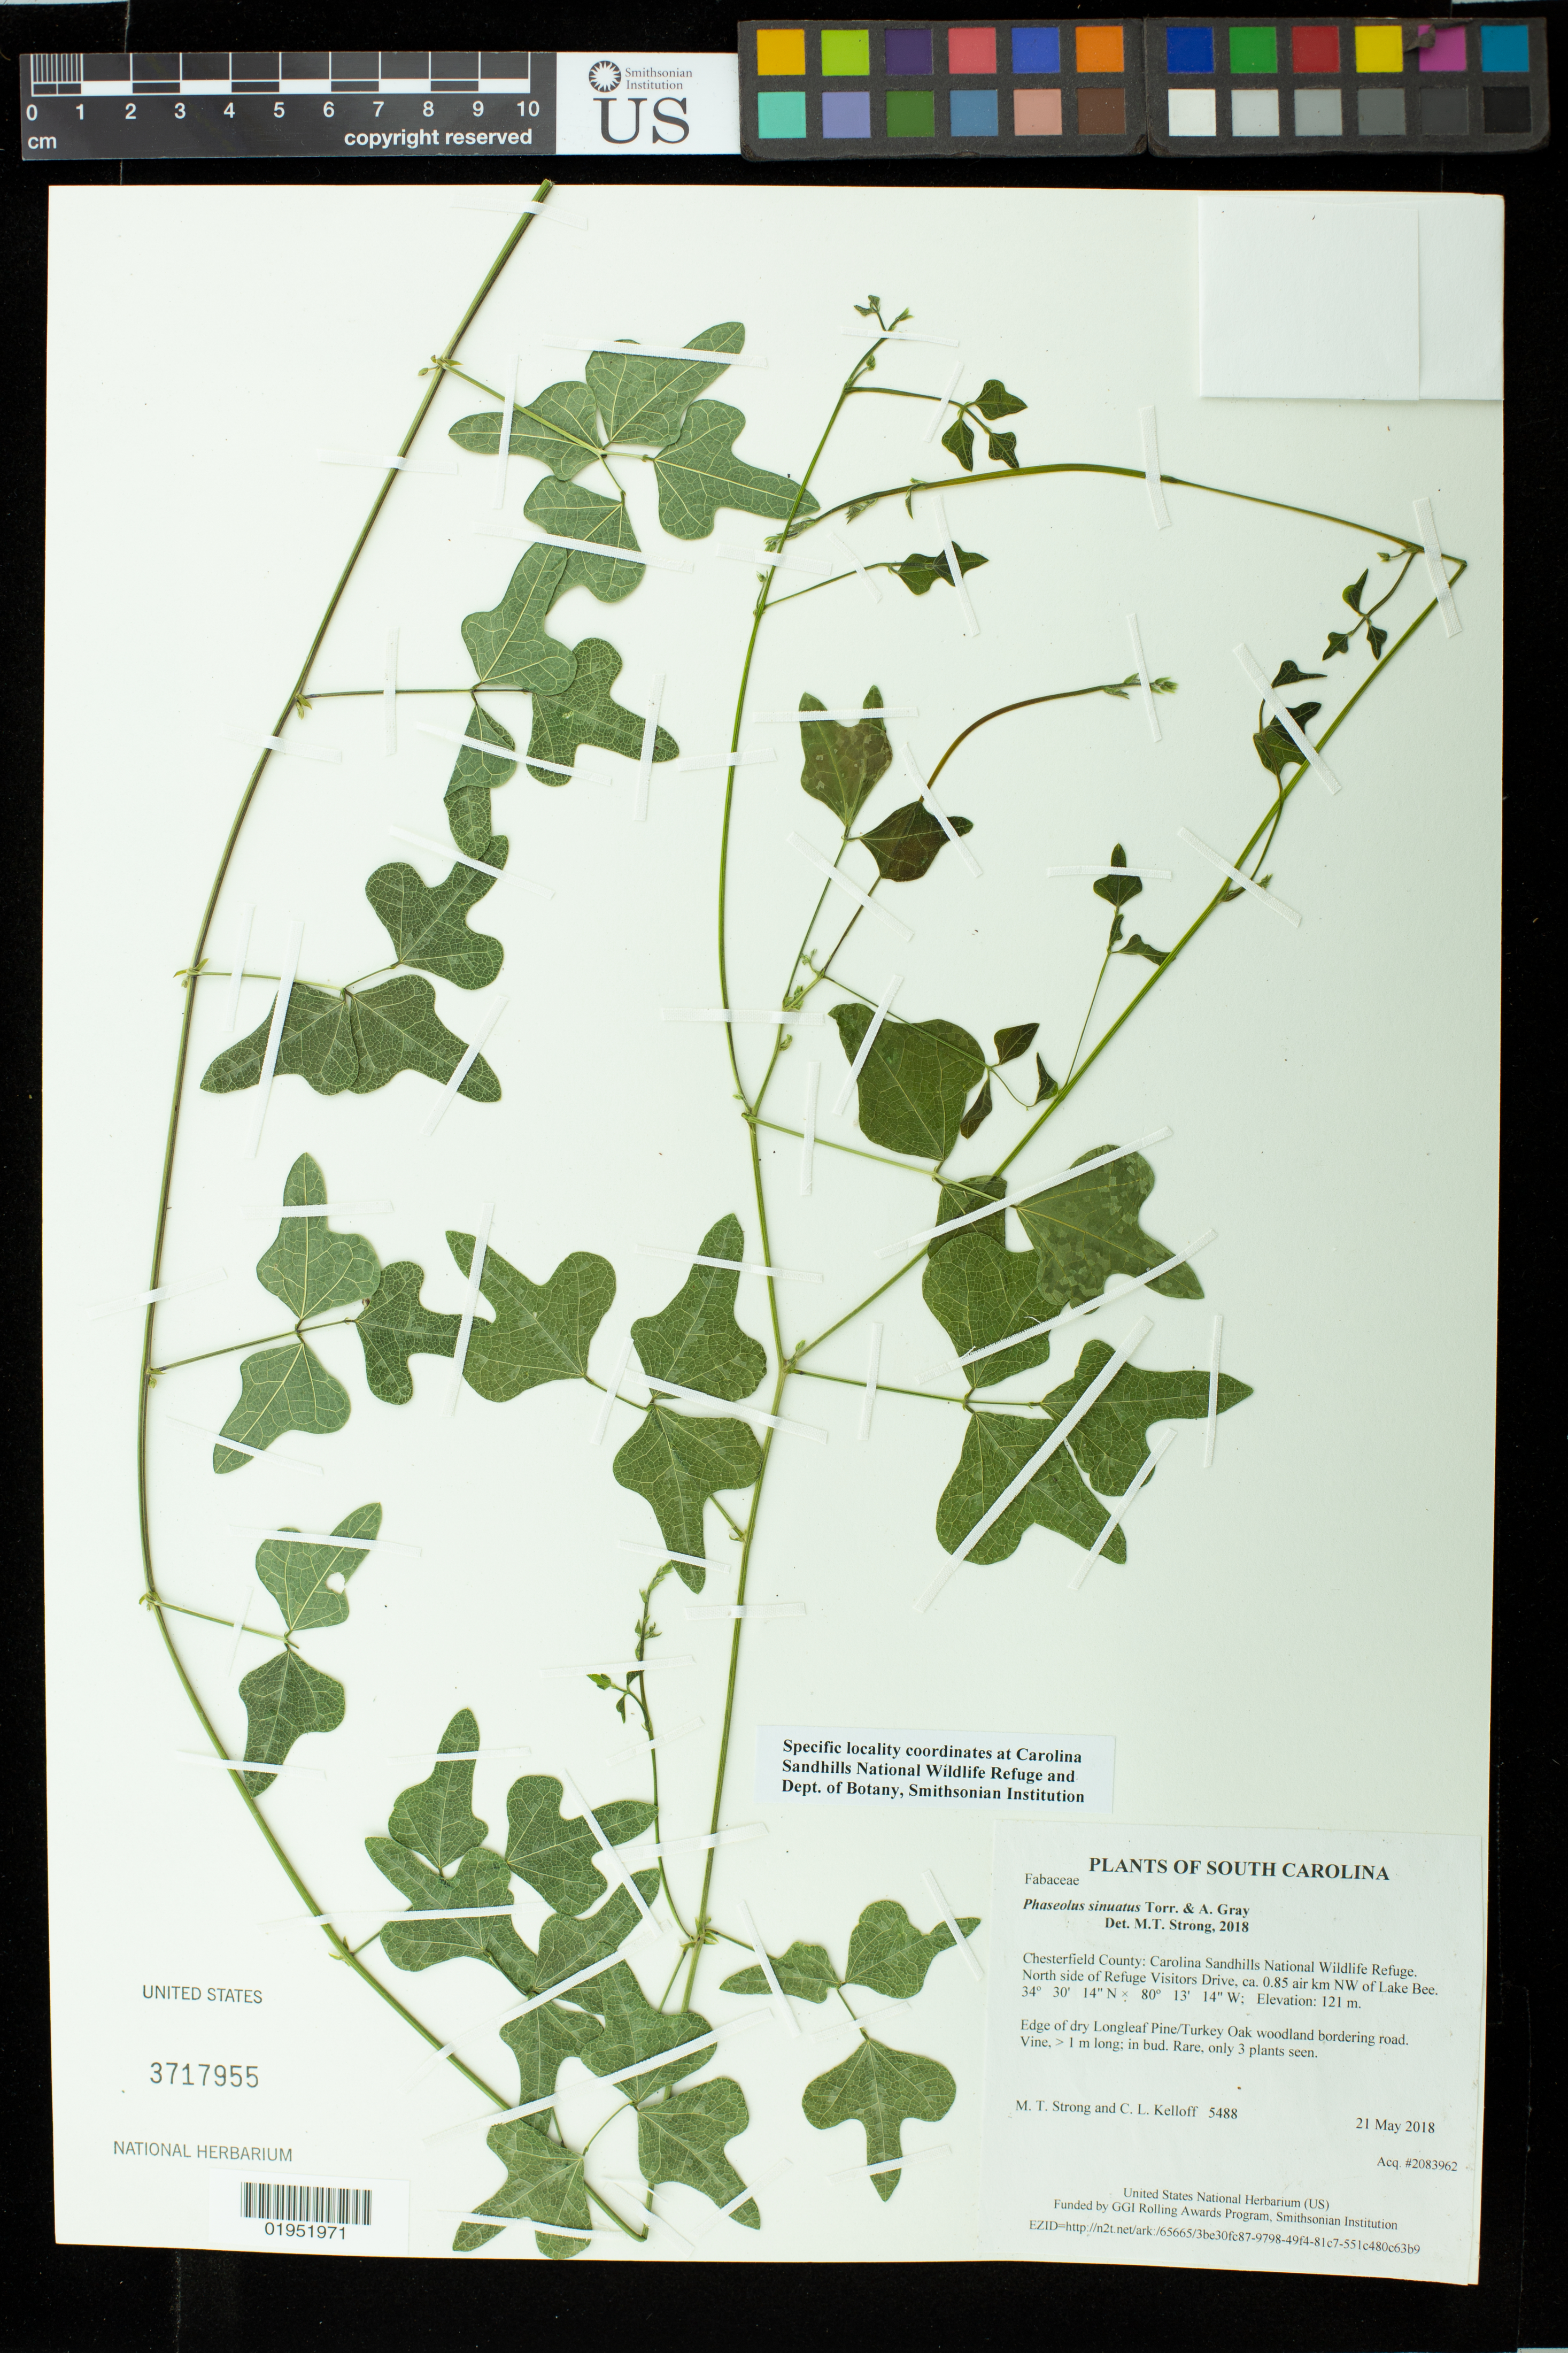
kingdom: Plantae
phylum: Tracheophyta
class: Magnoliopsida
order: Fabales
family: Fabaceae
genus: Phaseolus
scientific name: Phaseolus sinuatus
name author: Torr. & A. Gray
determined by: Strong, Mark T., (BOT), Smithsonian Institution - National Museum of Natural History (UNITED STATES)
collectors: M. T. Strong & C. L. Kelloff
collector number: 5488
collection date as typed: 21 May 2018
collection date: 2018-05-21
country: United States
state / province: South Carolina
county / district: Chesterfield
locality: Carolina Sandhills National Wildlife Refuge. North side of Refuge Visitor Drive, ca. 0.85 air km NW of Lake Bee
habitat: Roadside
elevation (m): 121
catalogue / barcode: US 3717955